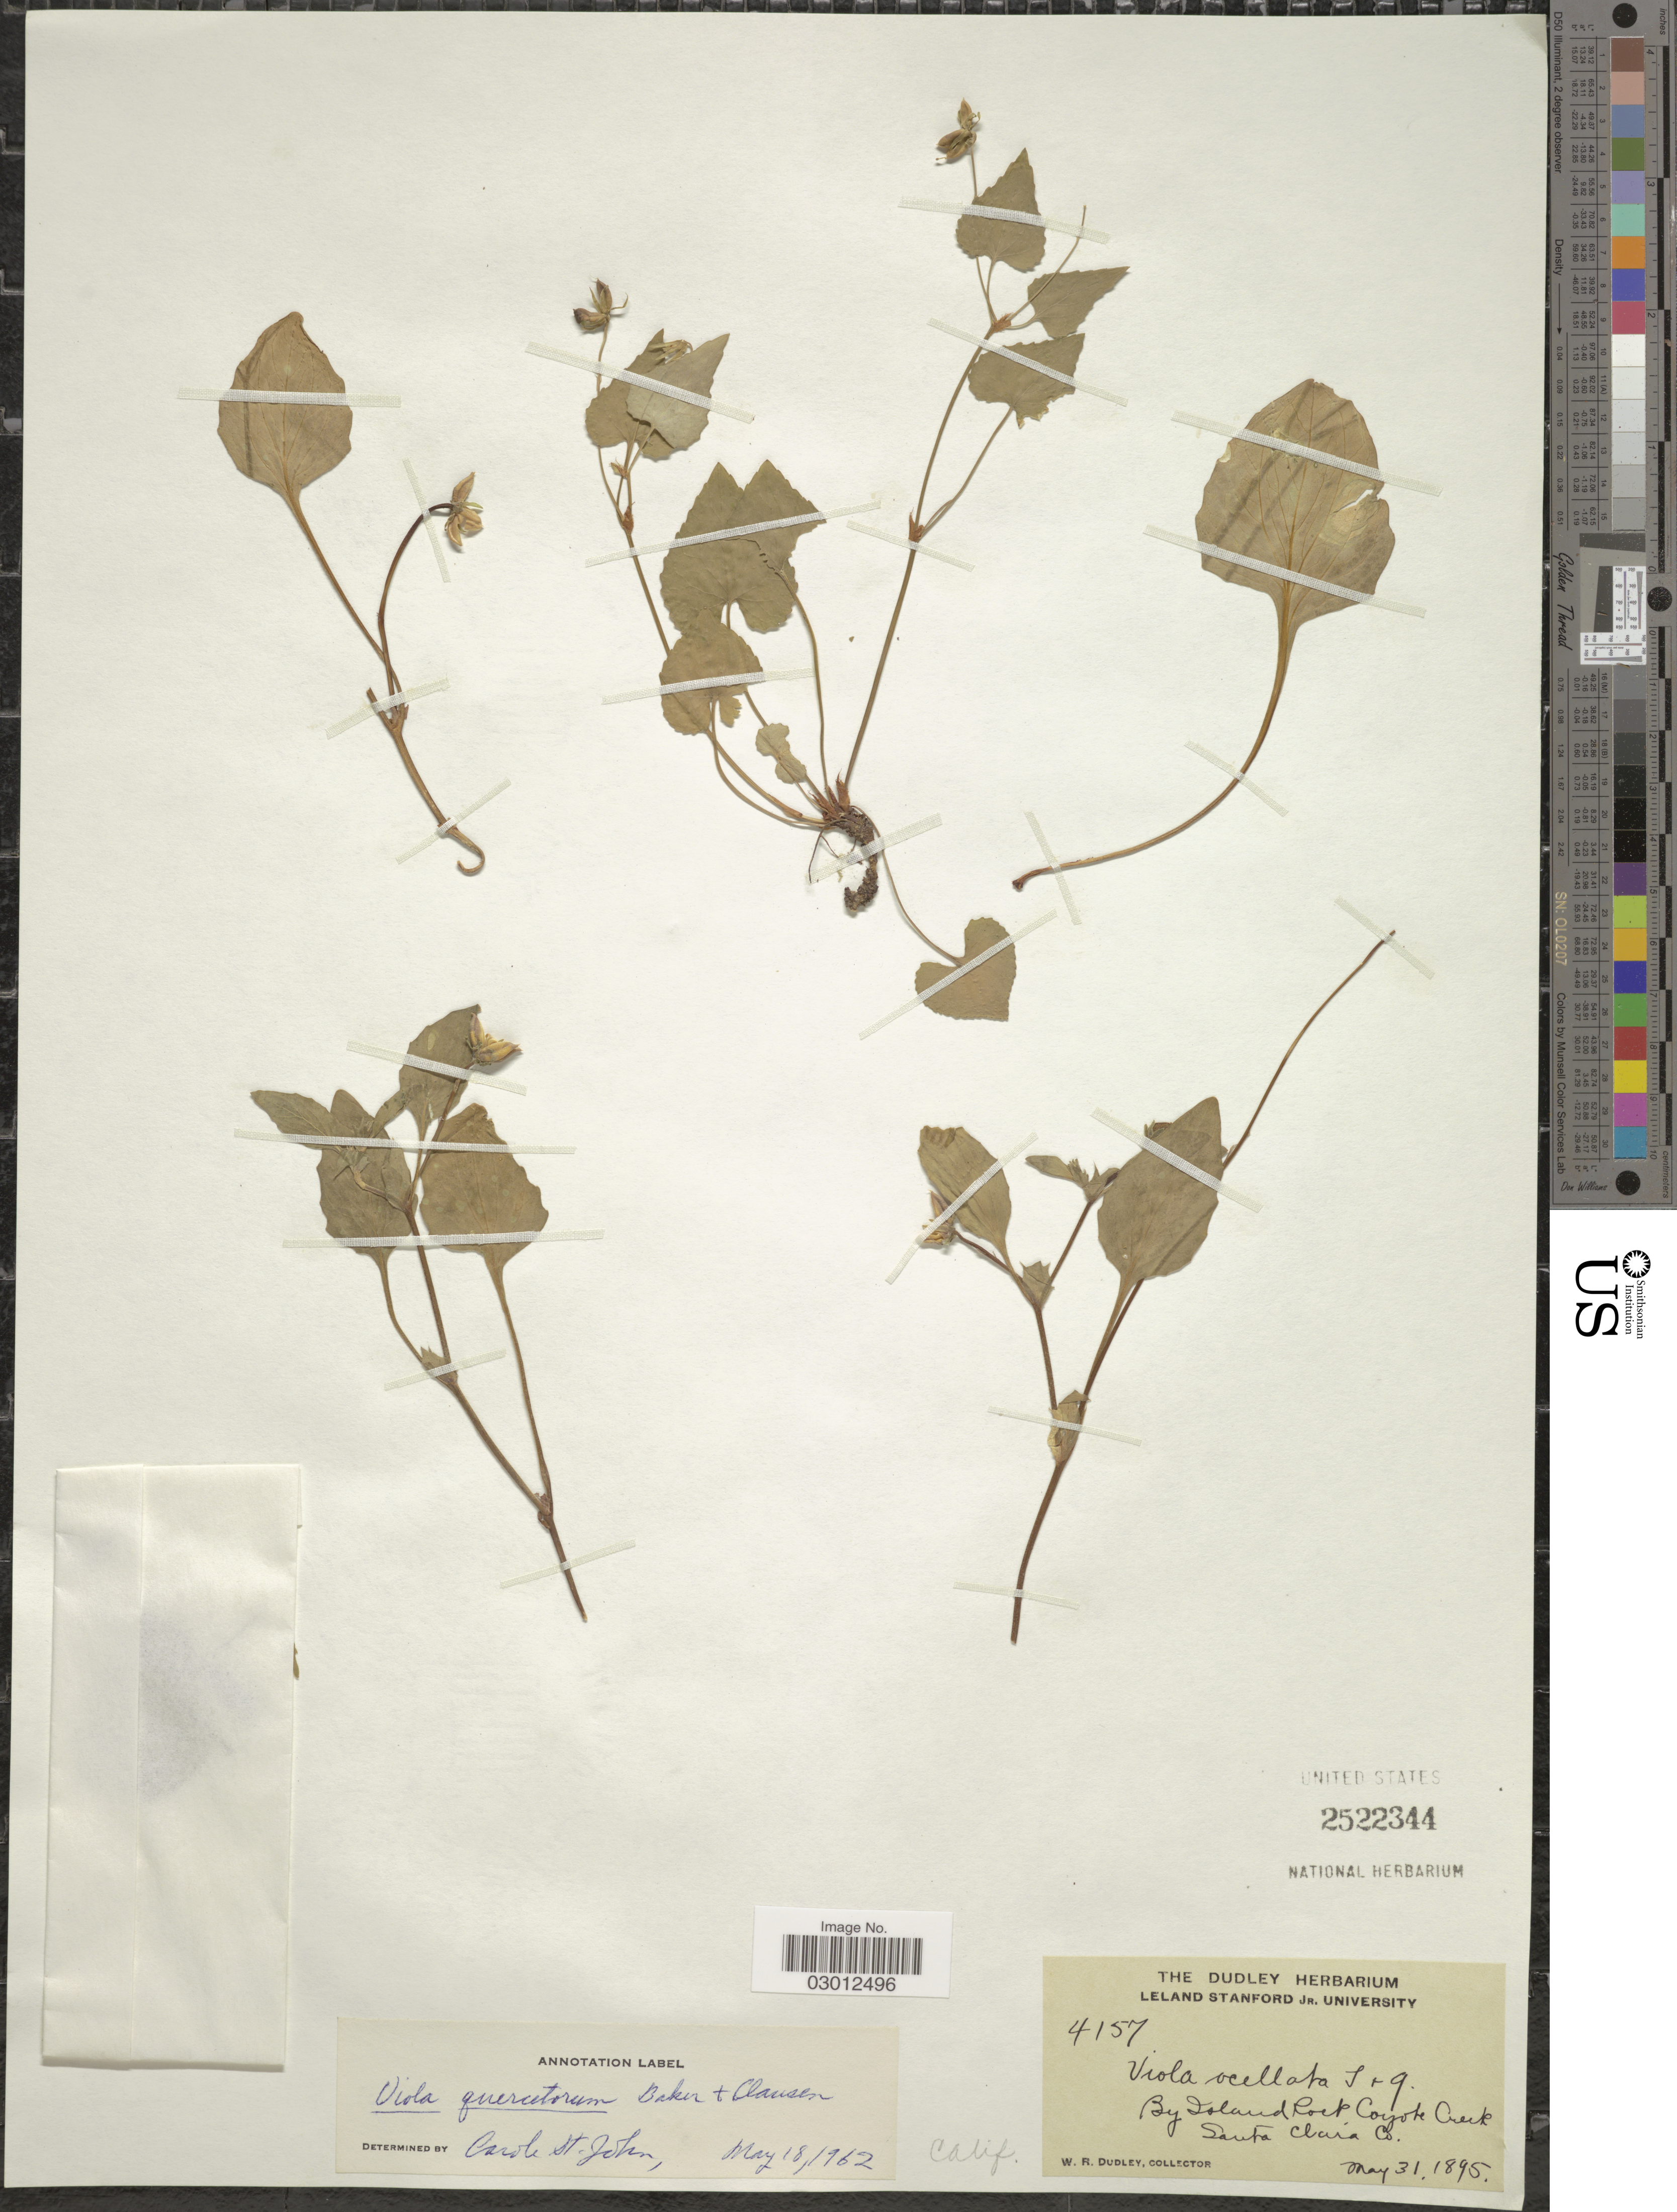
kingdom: Plantae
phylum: Tracheophyta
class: Magnoliopsida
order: Malpighiales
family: Violaceae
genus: Viola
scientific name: Viola ocellata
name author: Torr. & A. Gray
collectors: W. Dudley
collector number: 4157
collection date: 1895-05-31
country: United States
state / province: California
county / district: Santa Clara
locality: By Island Rock Coyote Creek. Santa Clara Co.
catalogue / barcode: US 2522344